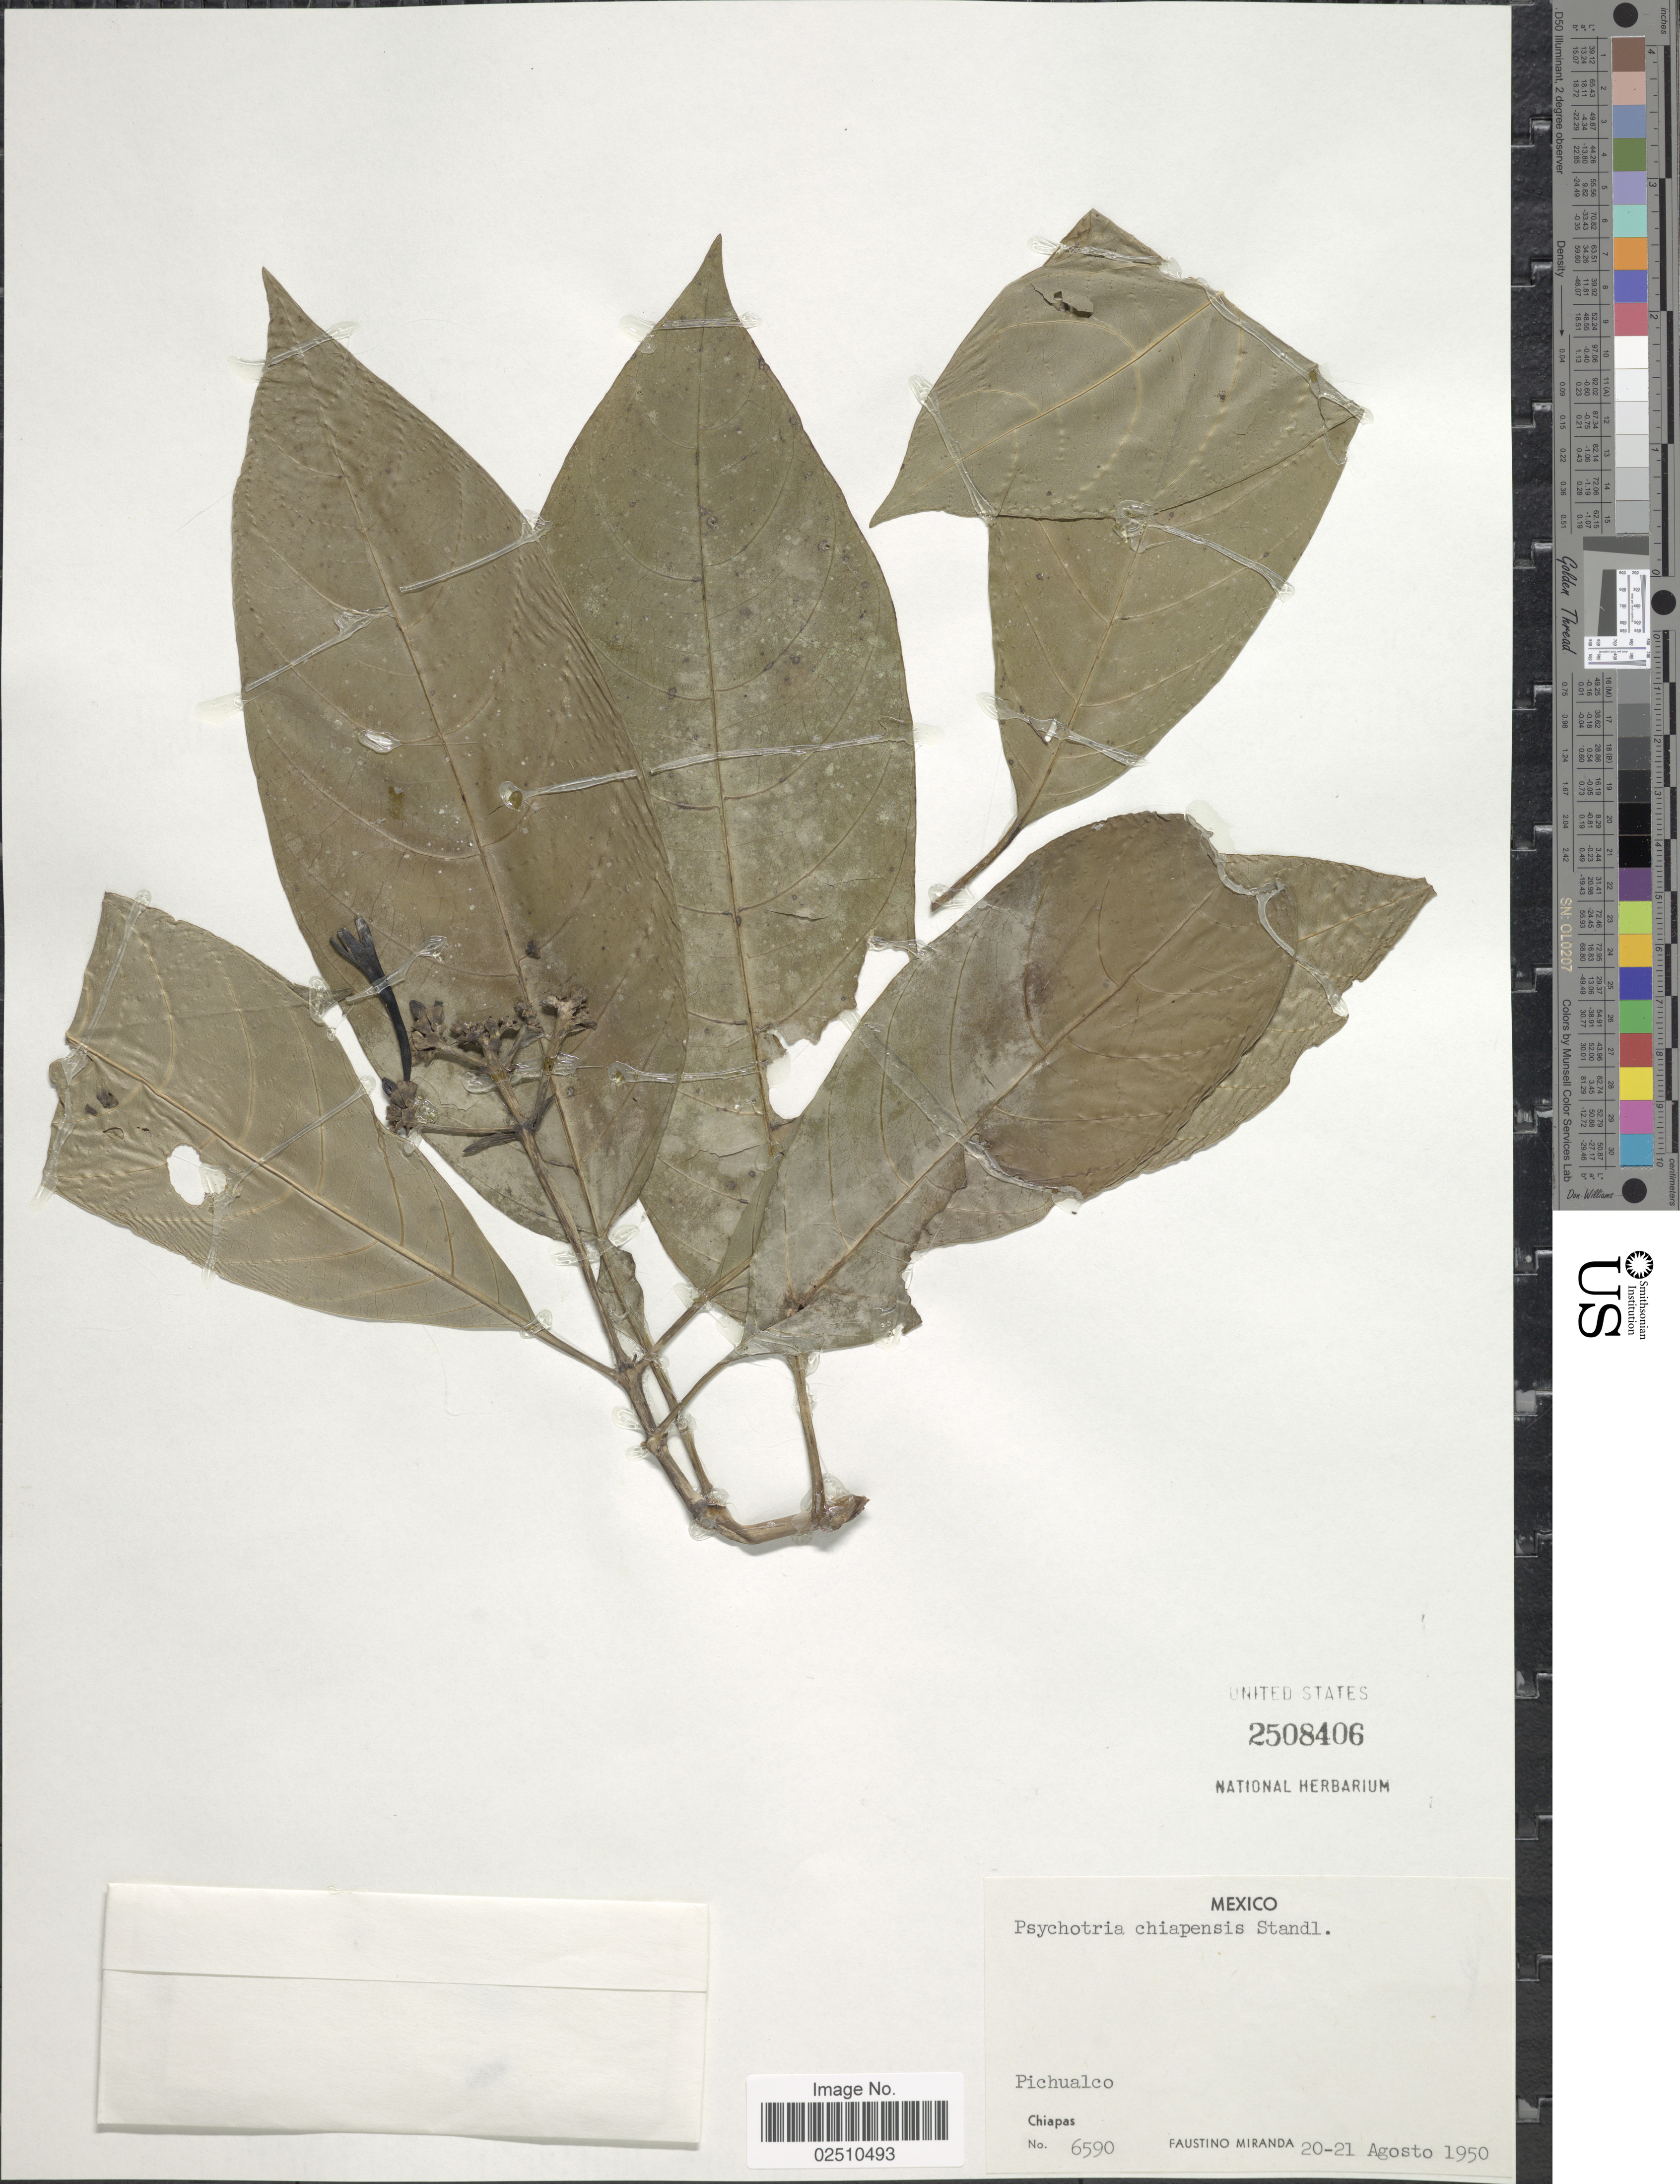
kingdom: Plantae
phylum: Tracheophyta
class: Magnoliopsida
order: Gentianales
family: Rubiaceae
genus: Psychotria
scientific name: Psychotria chiapensis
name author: Standl.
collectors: F. Miranda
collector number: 6590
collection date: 1950-08-20/1950-08-21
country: Mexico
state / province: Chiapas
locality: Pichualco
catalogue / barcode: US 2508406